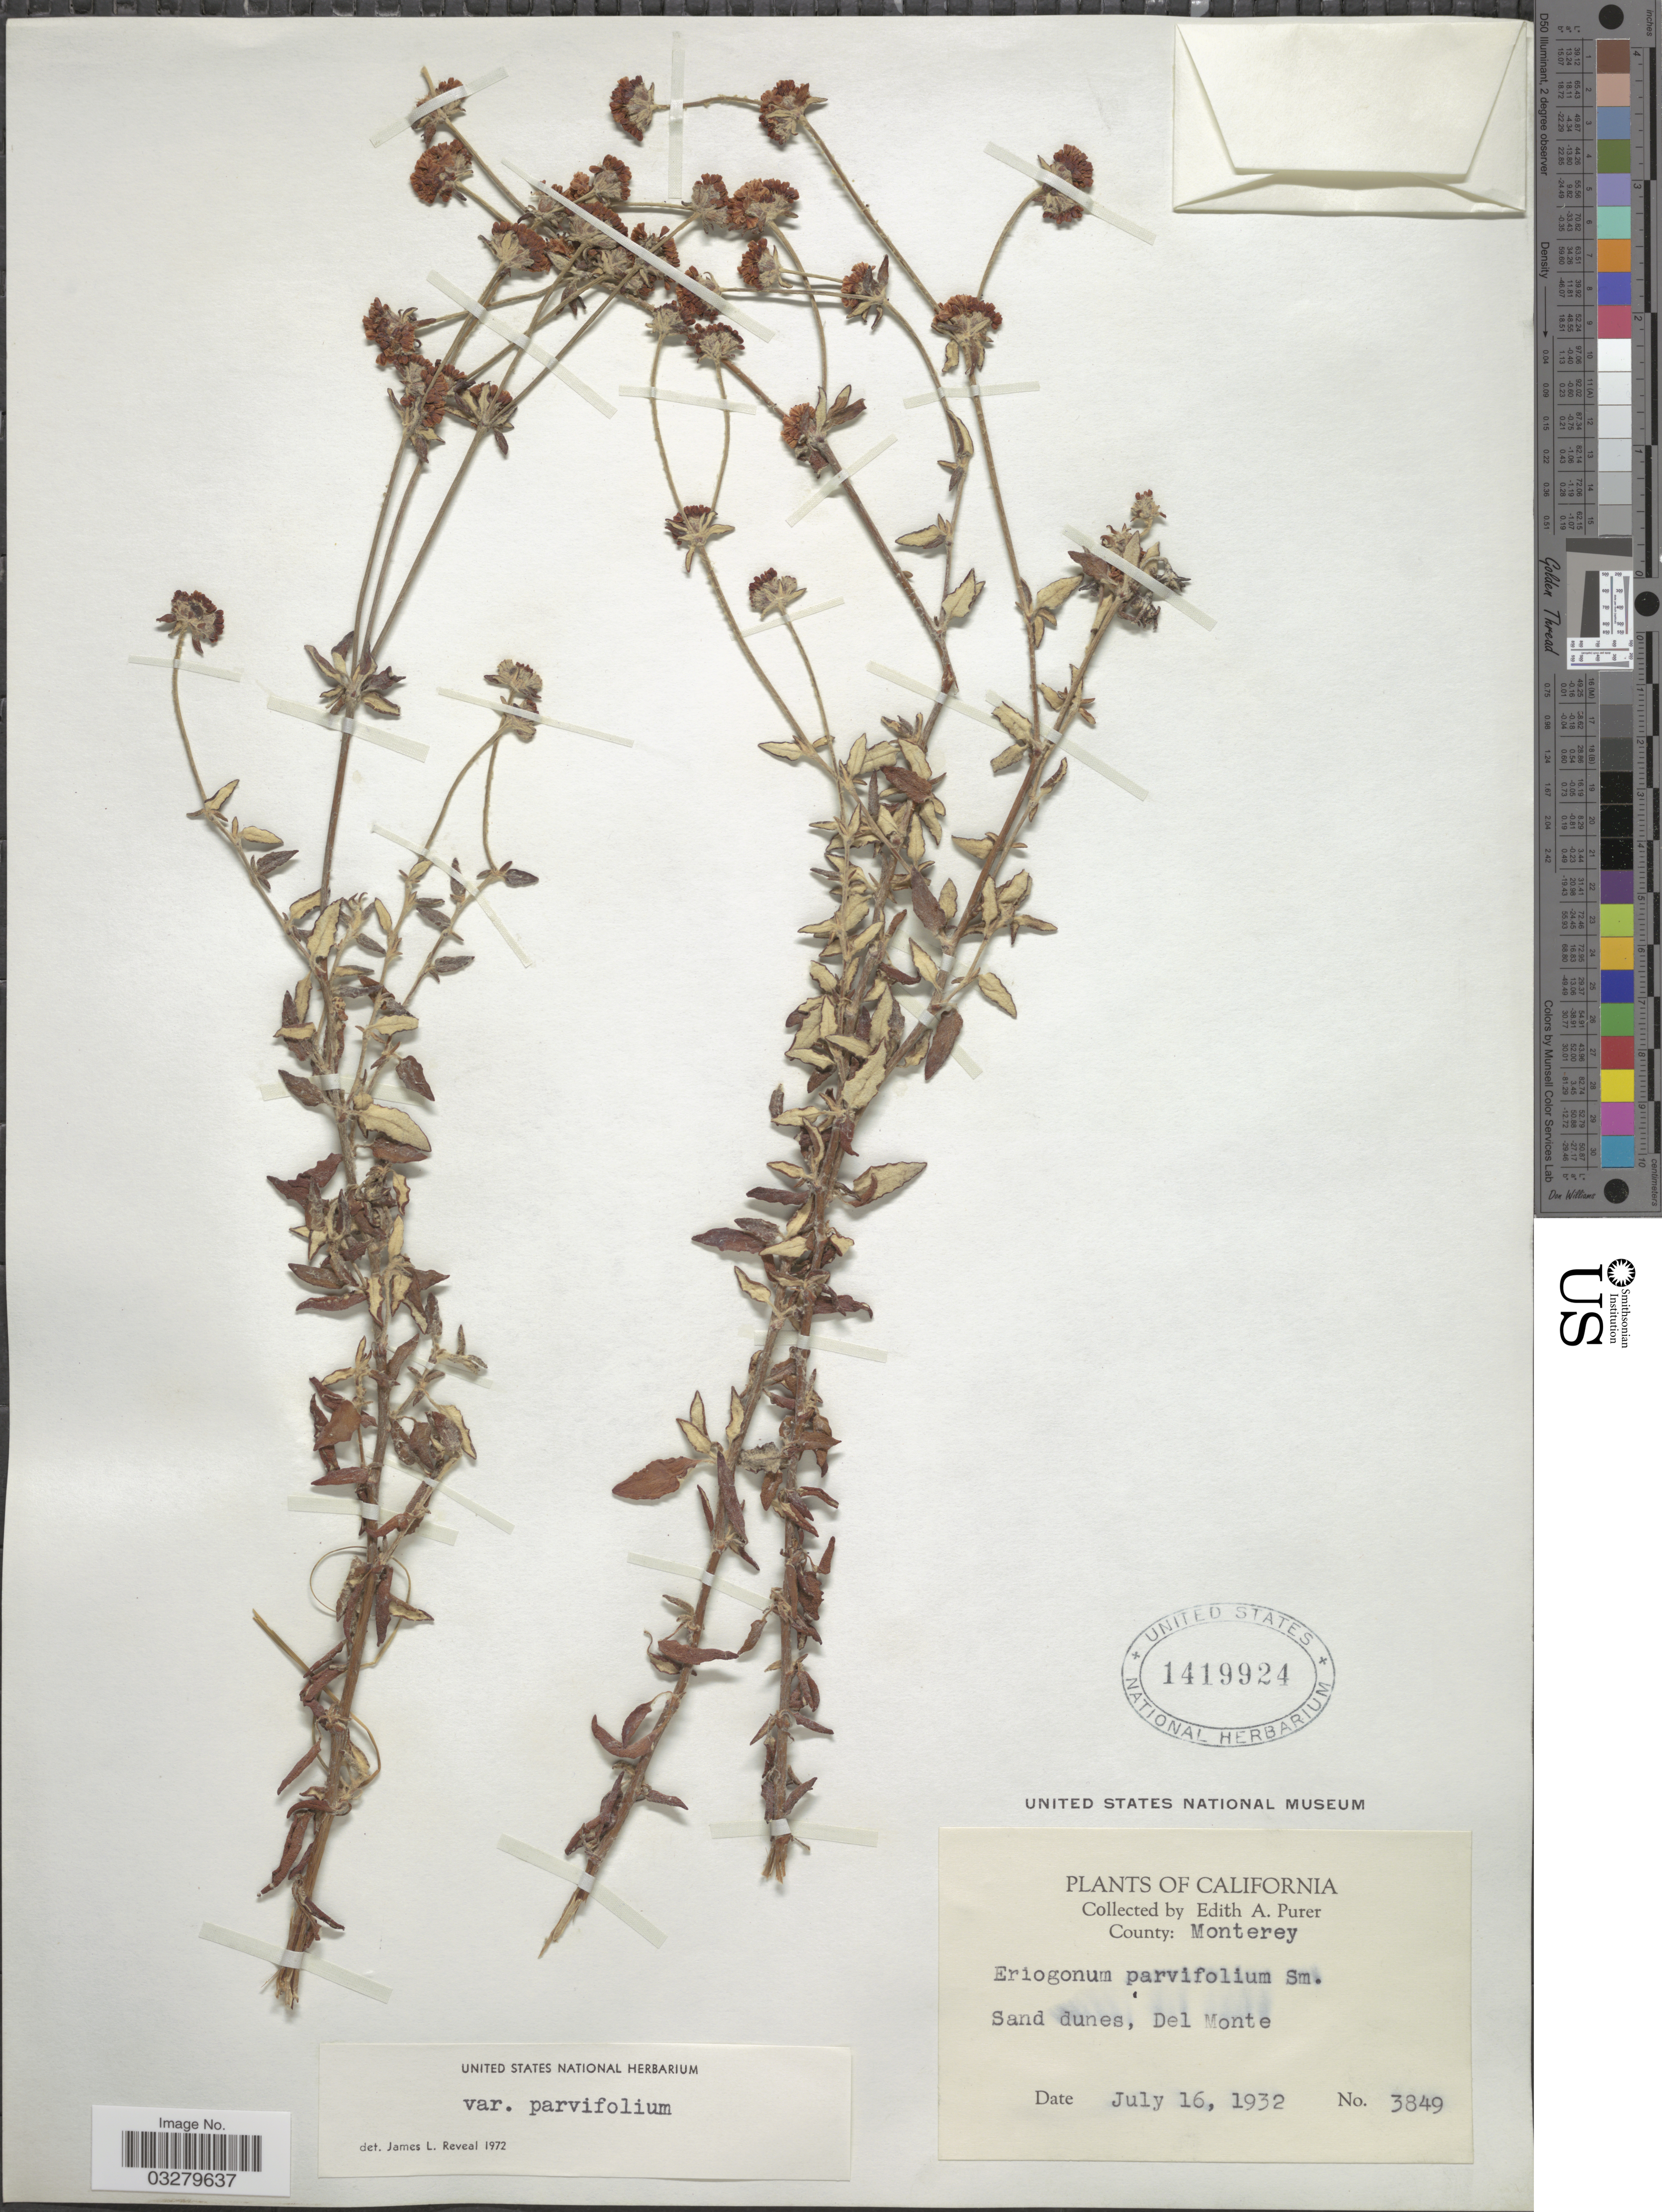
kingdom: Plantae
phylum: Tracheophyta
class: Magnoliopsida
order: Caryophyllales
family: Polygonaceae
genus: Eriogonum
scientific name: Eriogonum parviflorum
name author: Nutt.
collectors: E. Purer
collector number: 3849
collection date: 1932-07-16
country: United States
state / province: California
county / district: Monterey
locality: County: Monterey. Sand dunes, Del Monte.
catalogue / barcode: US 1419924